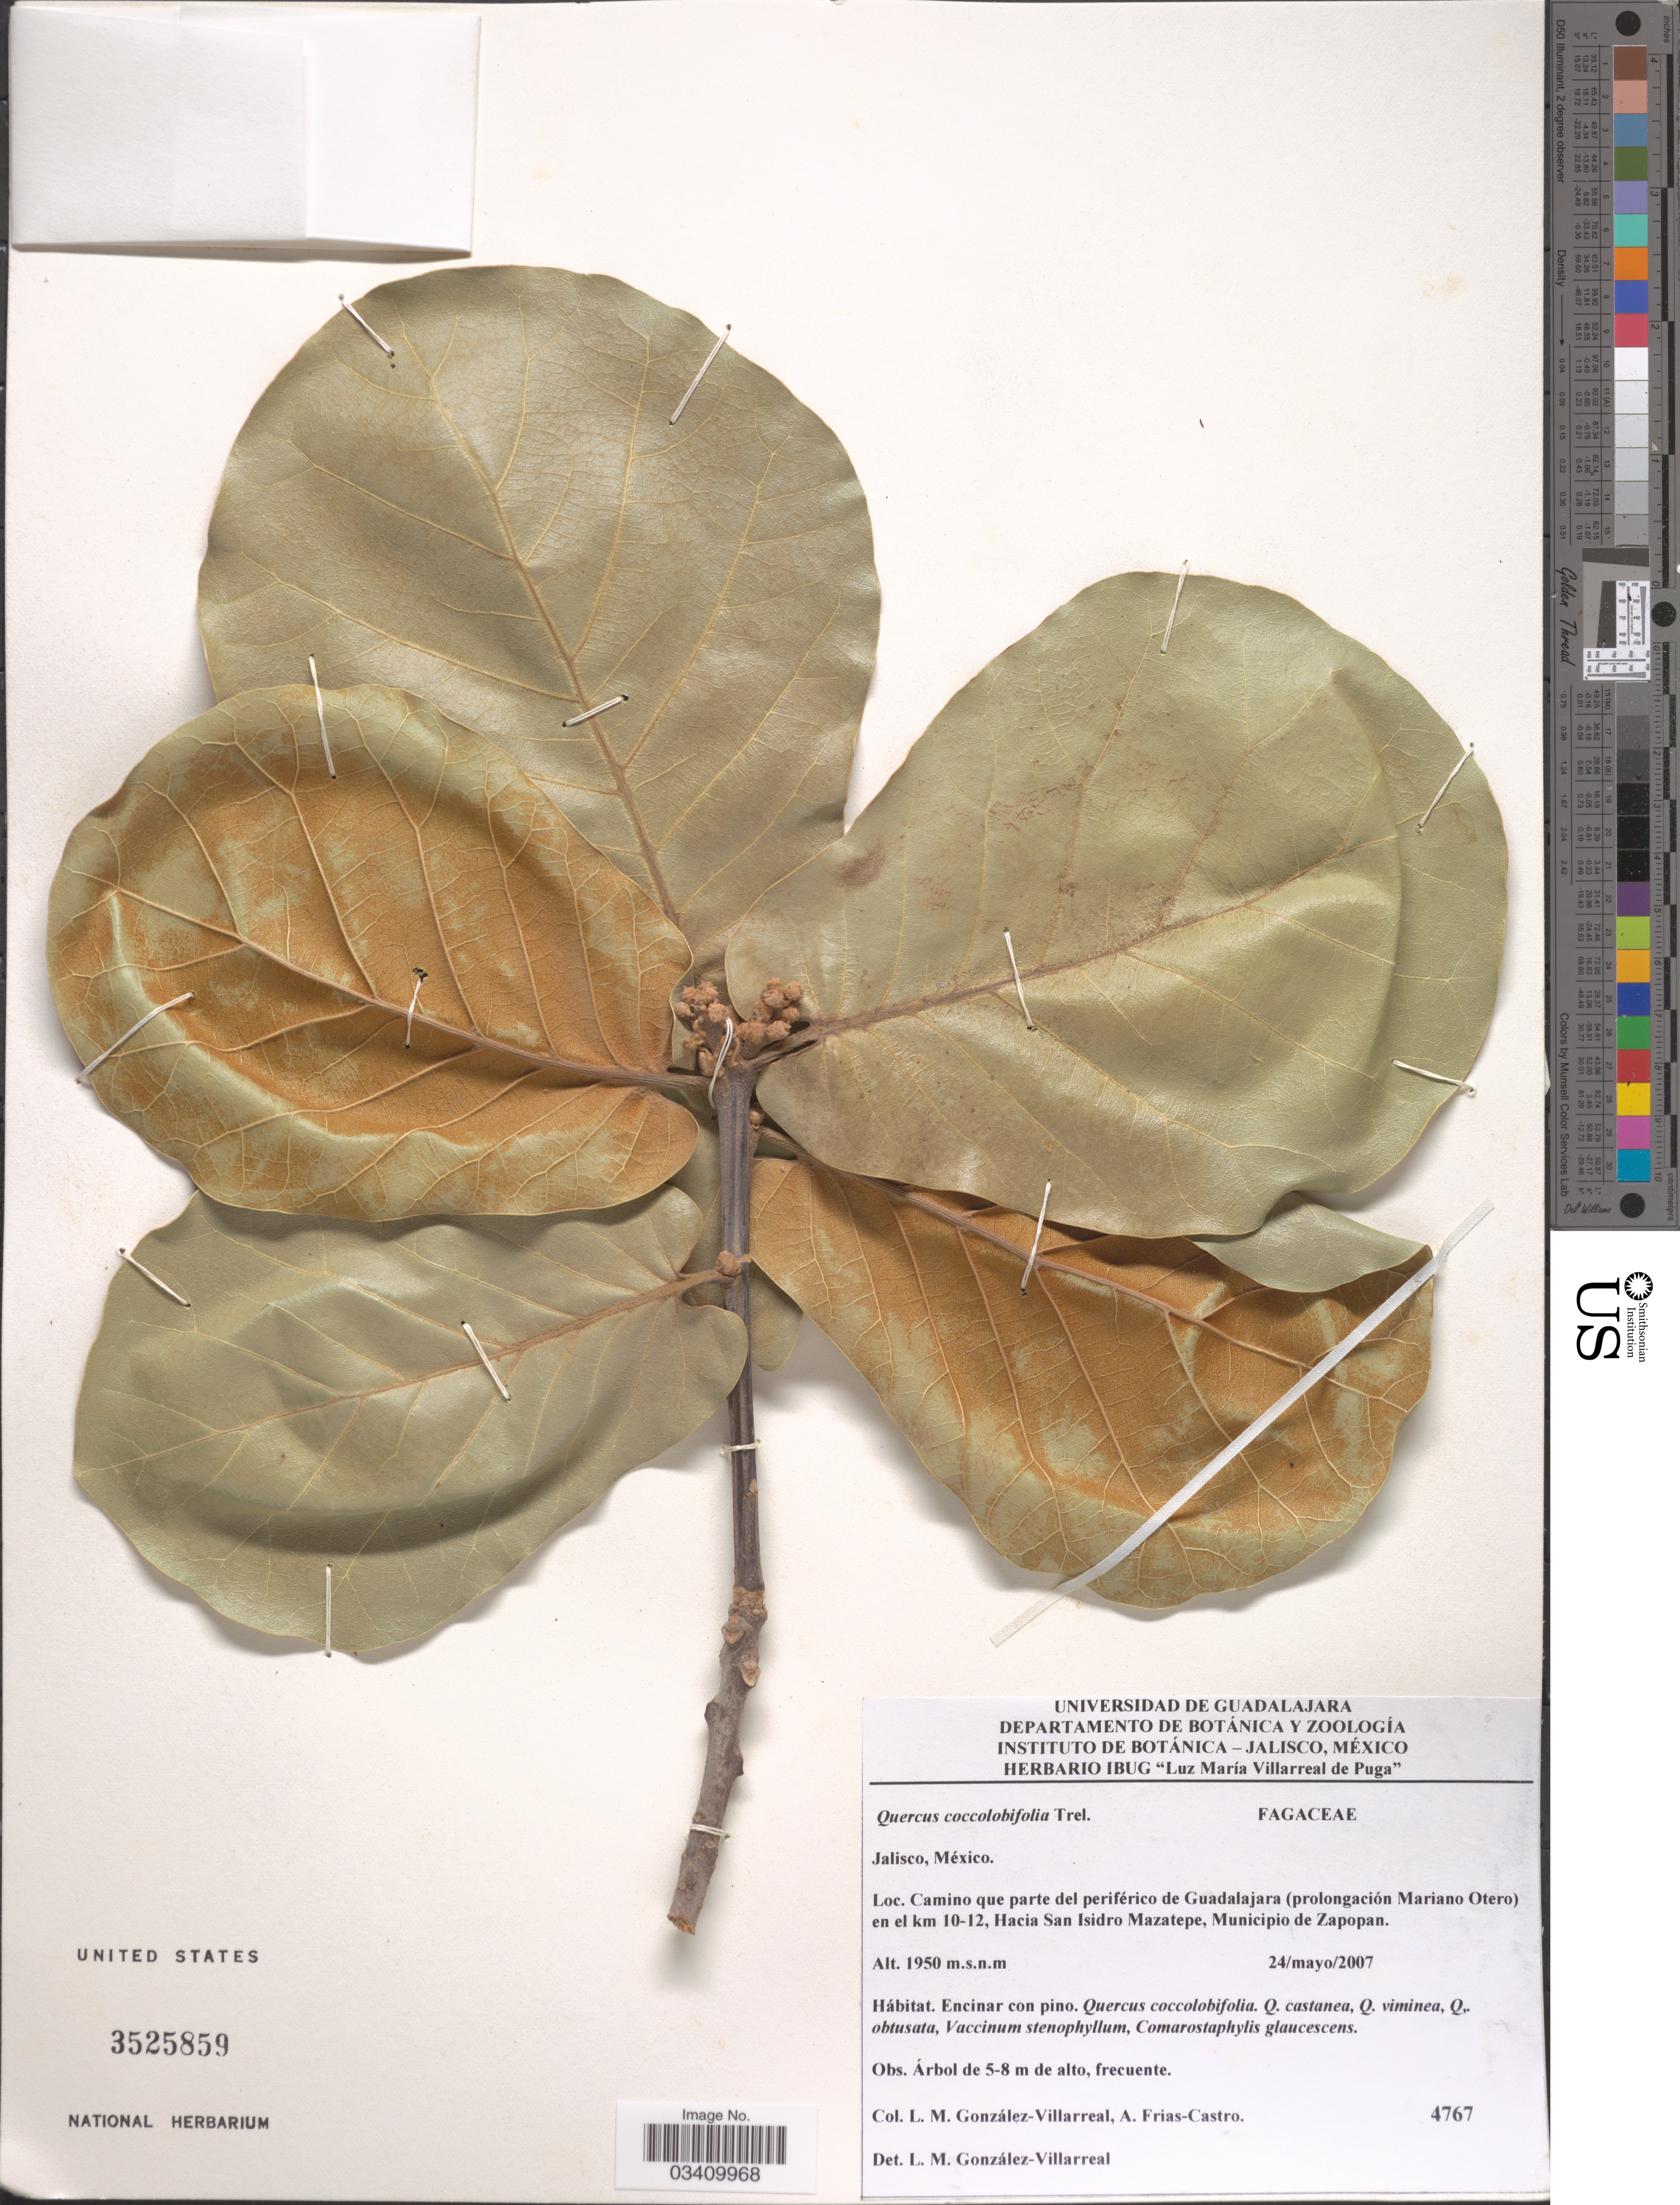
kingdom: Plantae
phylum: Tracheophyta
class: Magnoliopsida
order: Fagales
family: Fagaceae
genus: Quercus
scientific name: Quercus coccolobifolia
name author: Trel.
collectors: L. M. González & A. Frias-Castro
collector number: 4767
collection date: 2007-05-24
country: Mexico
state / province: Jalisco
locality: Camino que parte del periférico de Guadalajara (prolongaciín Mariano Otero) en el km 10-12, Hacia San Isidro Mazatepe, Municipio de Zapopan.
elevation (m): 1950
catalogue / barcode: US 3525859